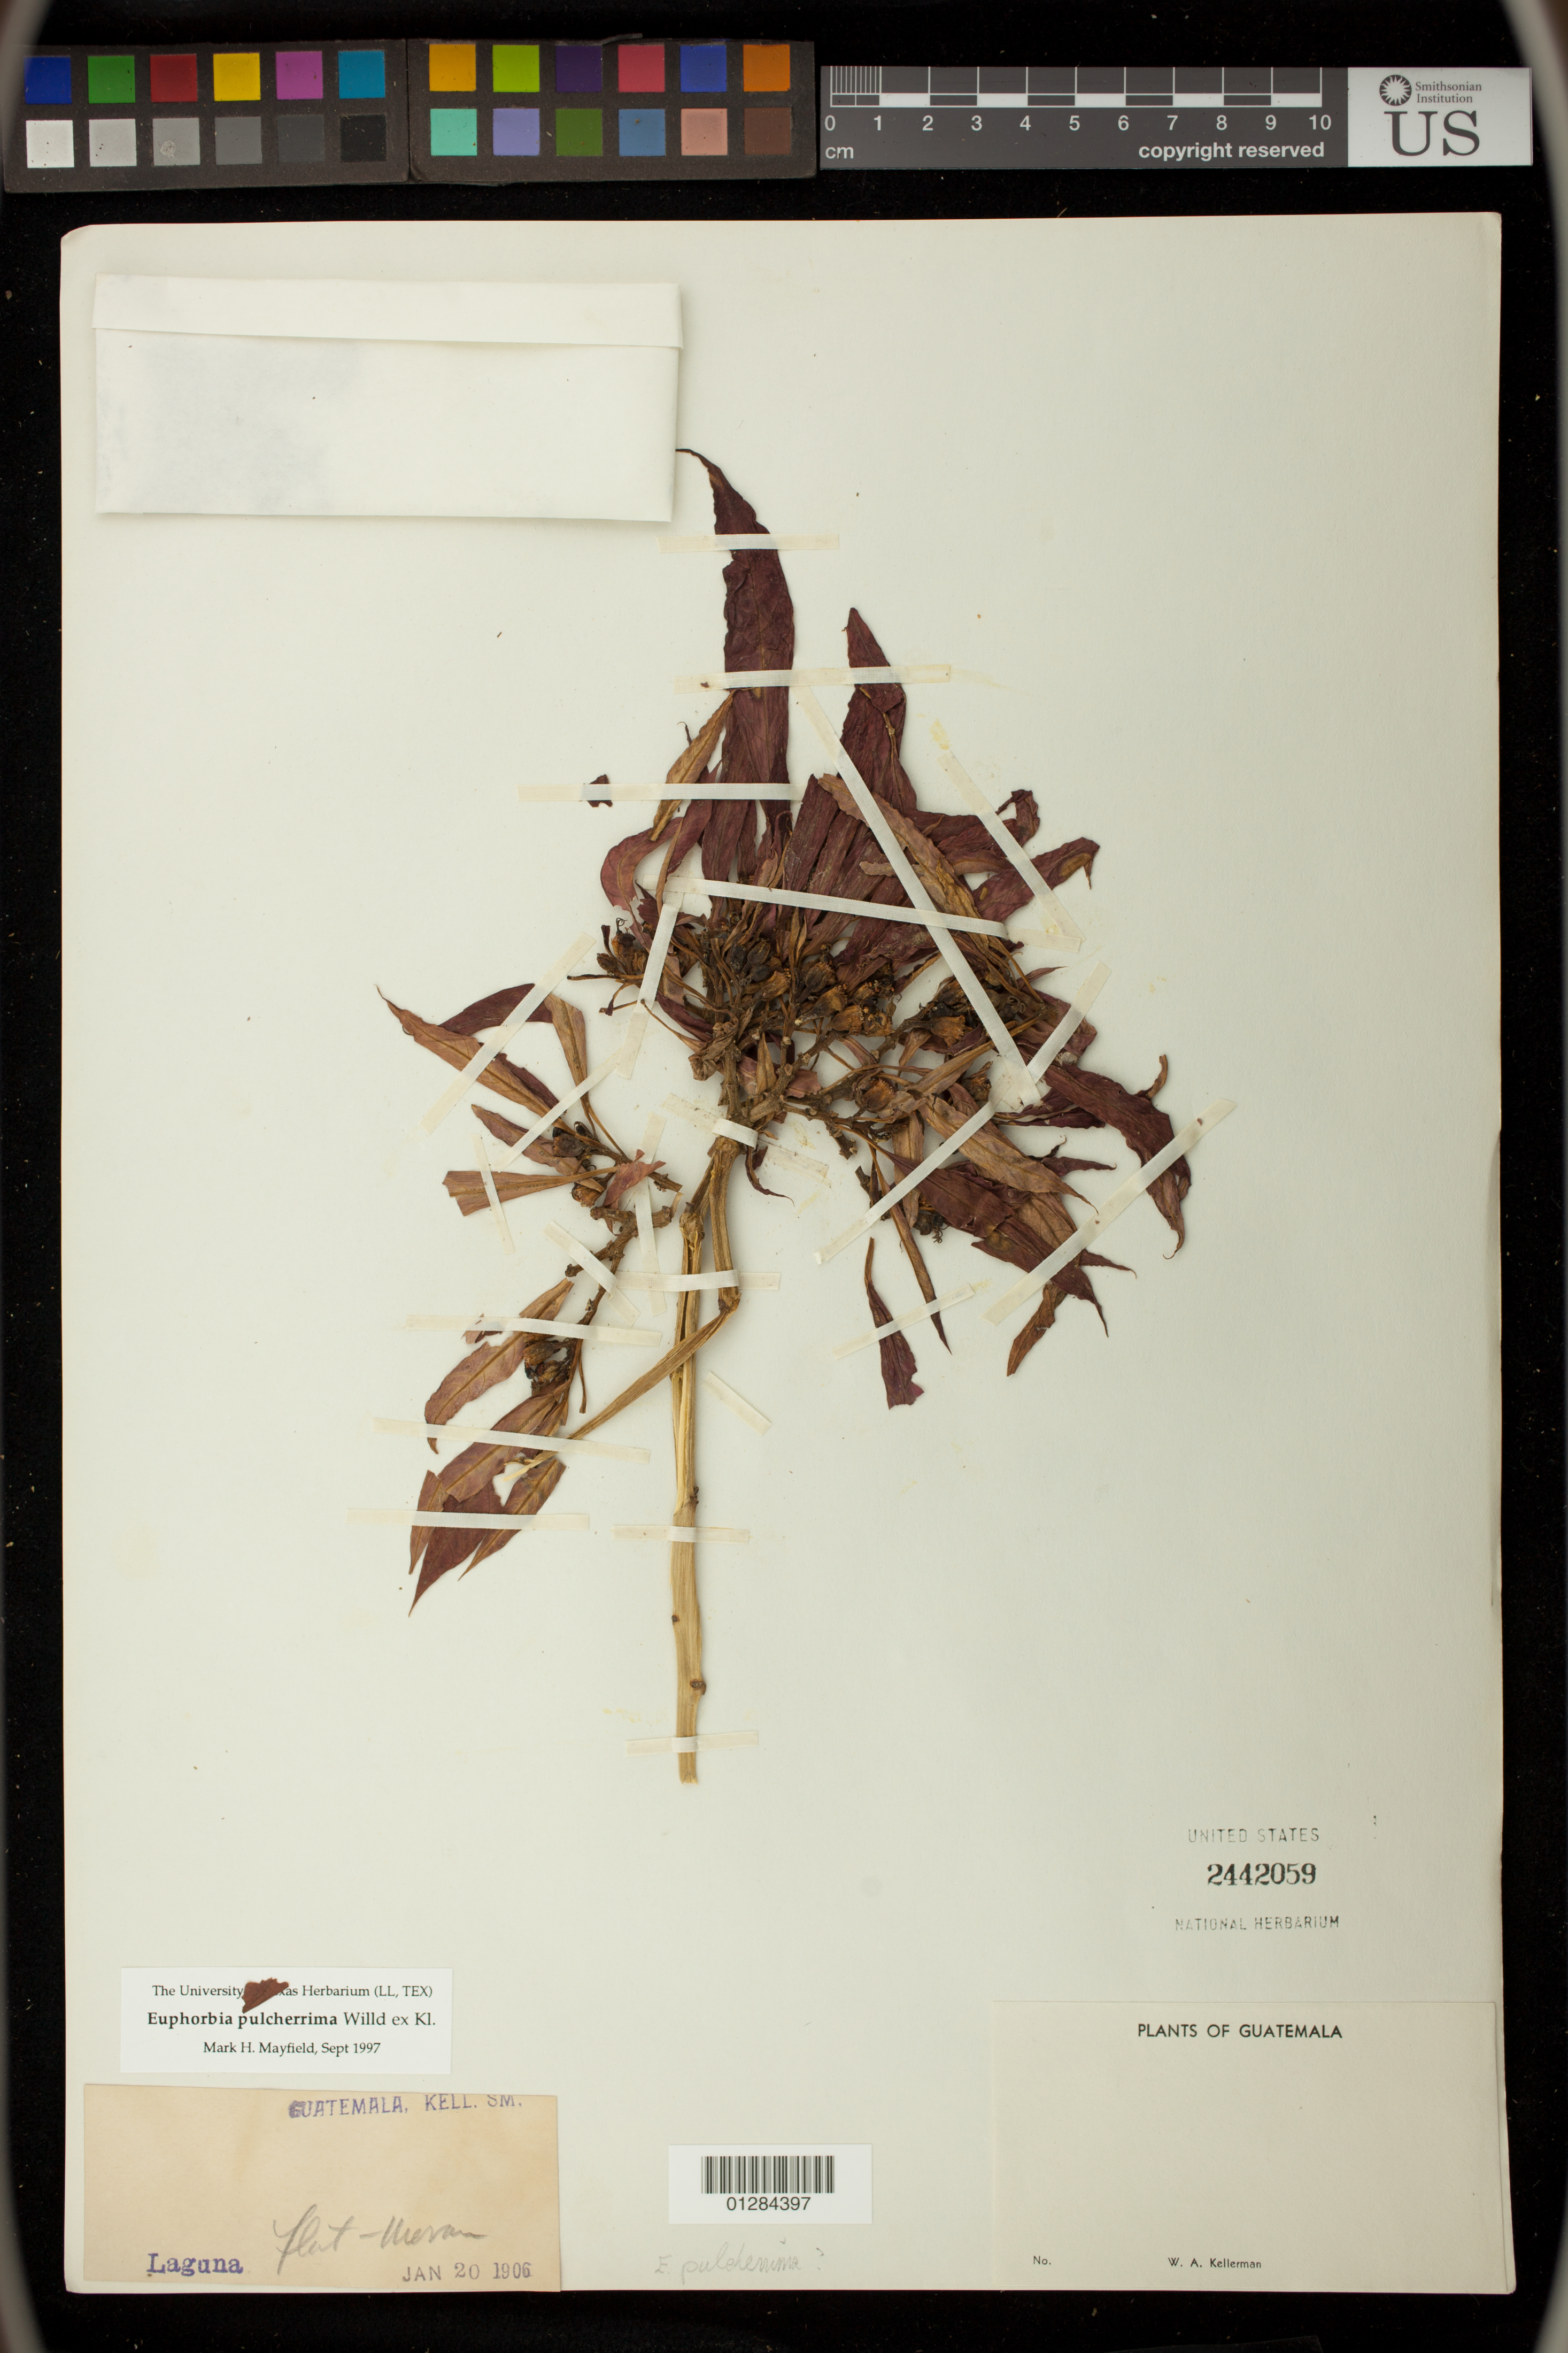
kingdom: Plantae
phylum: Tracheophyta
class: Magnoliopsida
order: Malpighiales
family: Euphorbiaceae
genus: Euphorbia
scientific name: Euphorbia pulcherrima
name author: Willd. ex Klotzsch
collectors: W. Kellerman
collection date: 1906-01-20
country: Guatemala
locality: Laguna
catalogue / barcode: US 2442059